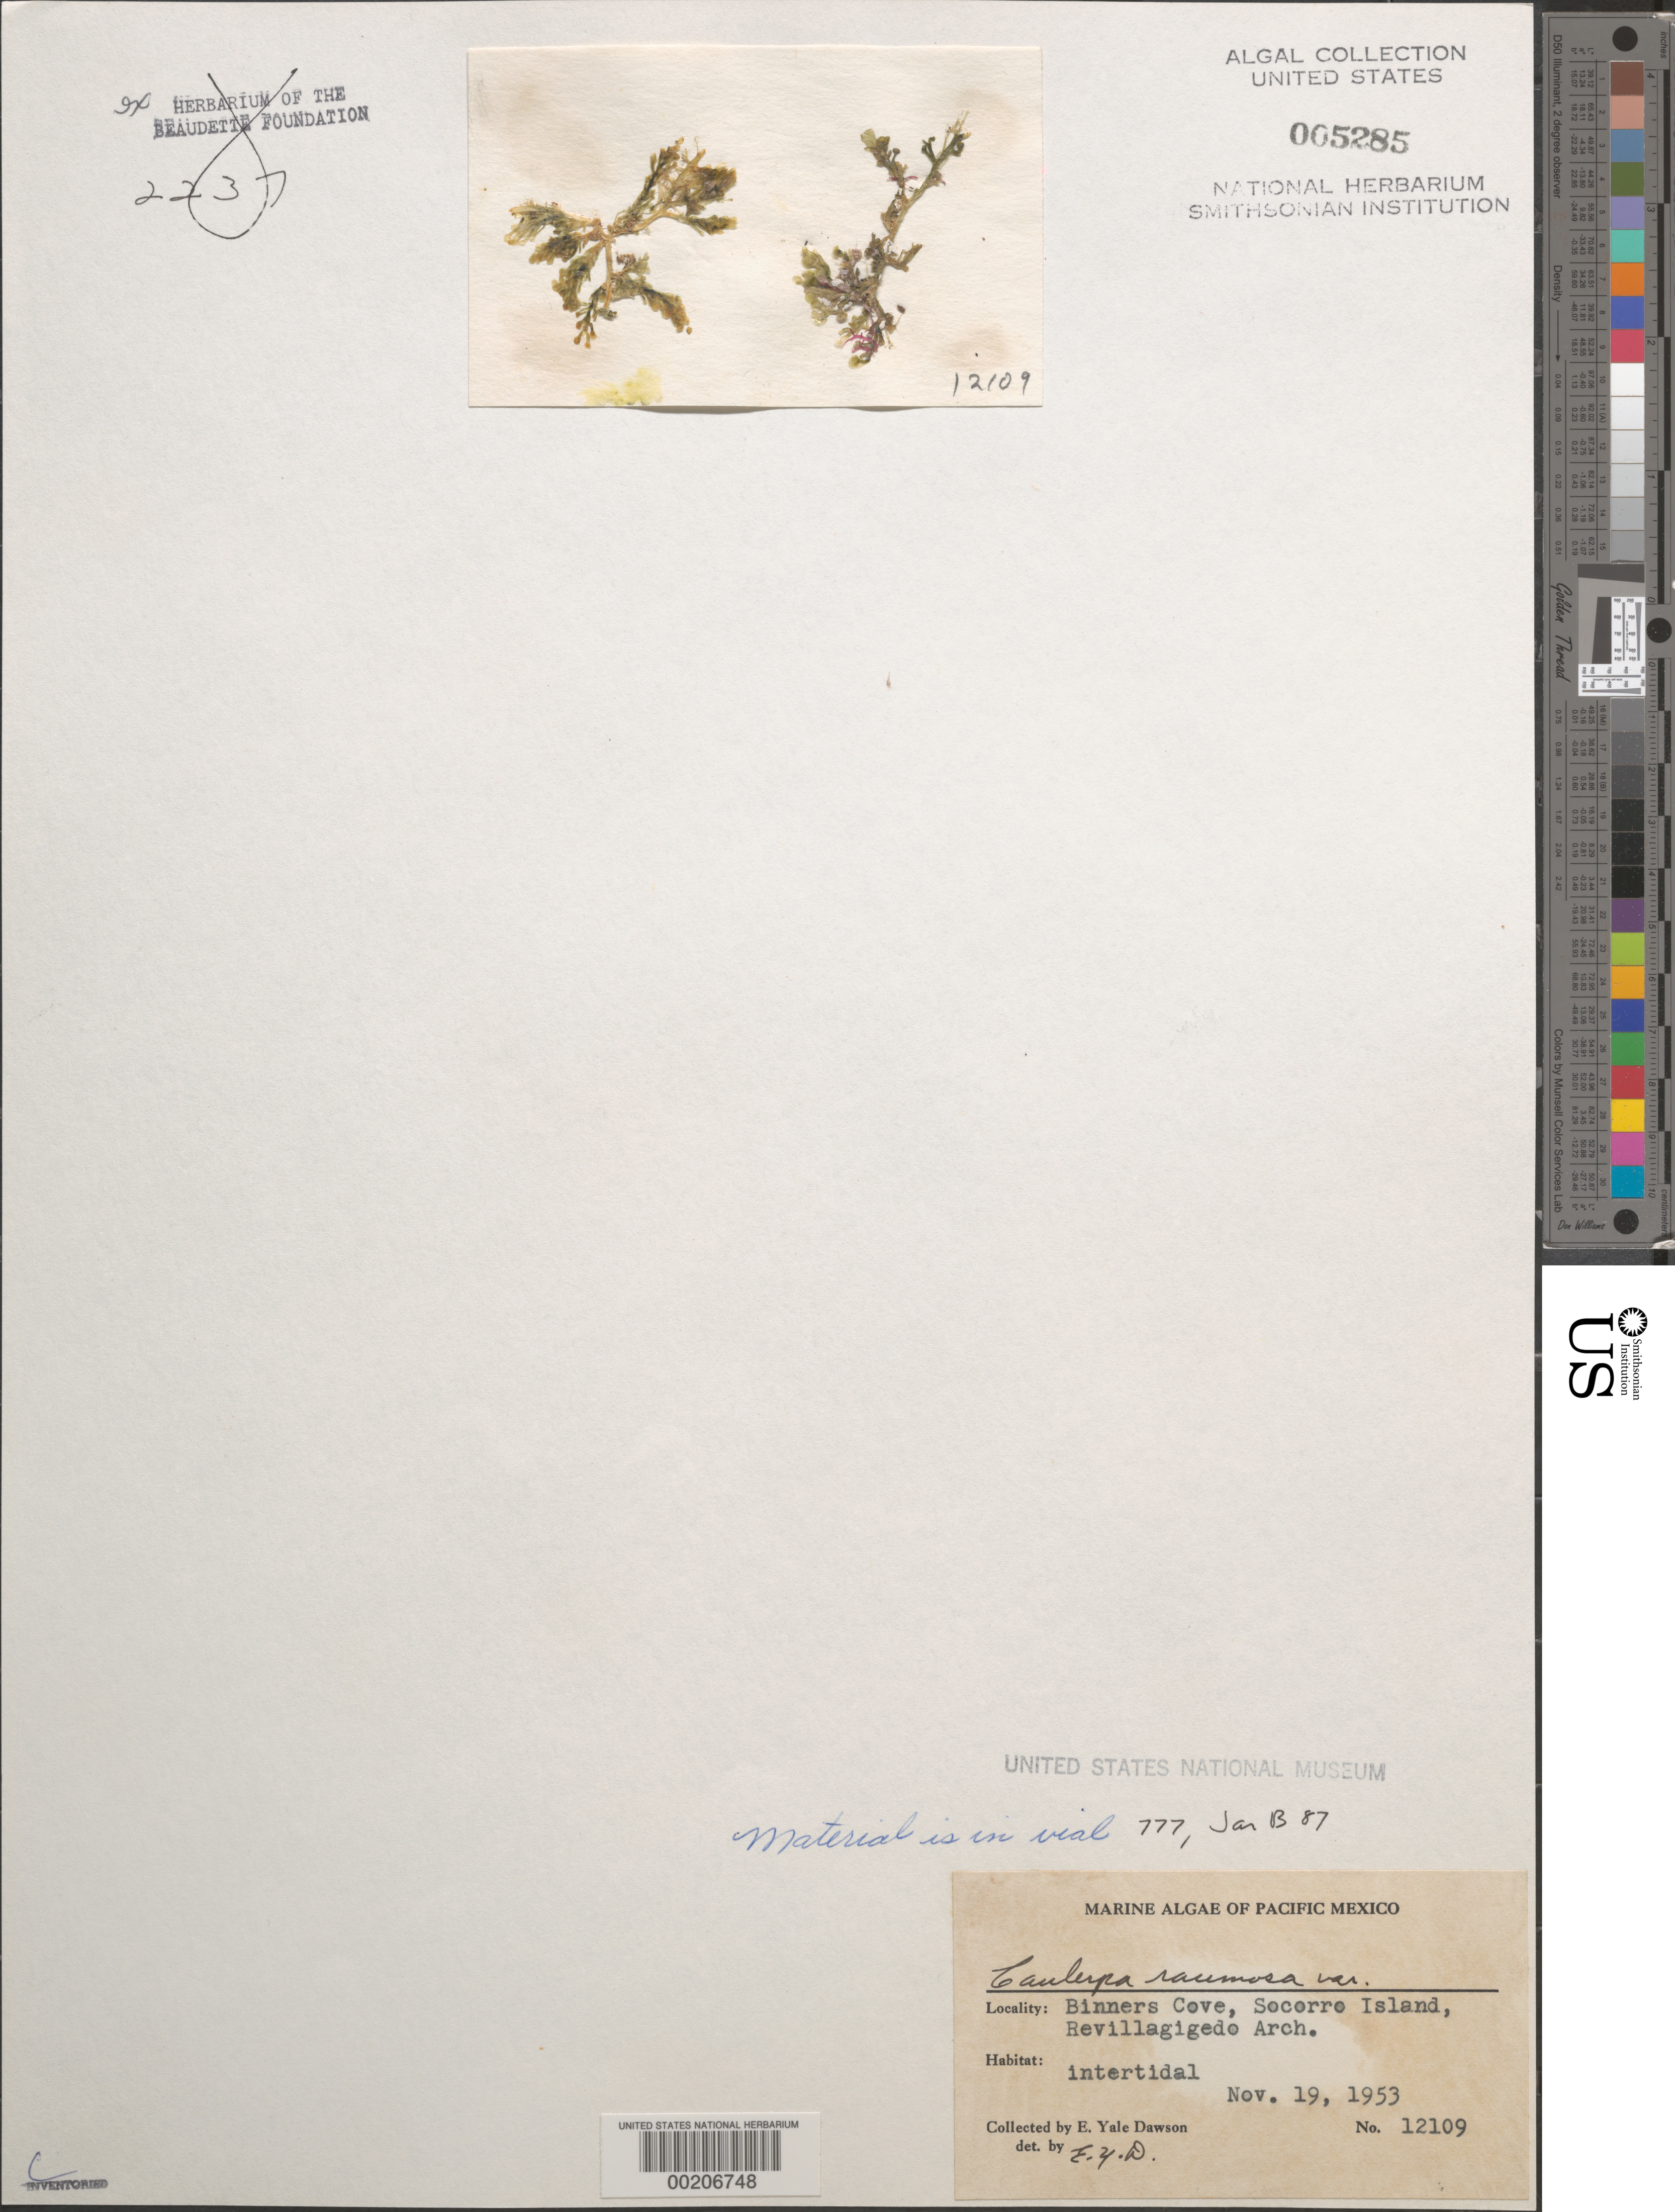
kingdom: Plantae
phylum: Chlorophyta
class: Ulvophyceae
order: Bryopsidales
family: Caulerpaceae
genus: Caulerpa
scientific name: Caulerpa racemosa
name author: (Forssk.) J. Agardh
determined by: Dawson, E. Y.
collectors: E. Y. Dawson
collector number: EYD 12109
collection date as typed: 19 Nov 1953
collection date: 1953-11-19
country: Mexico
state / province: Colima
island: Isla Socorro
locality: Binners Cove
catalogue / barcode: US 5285